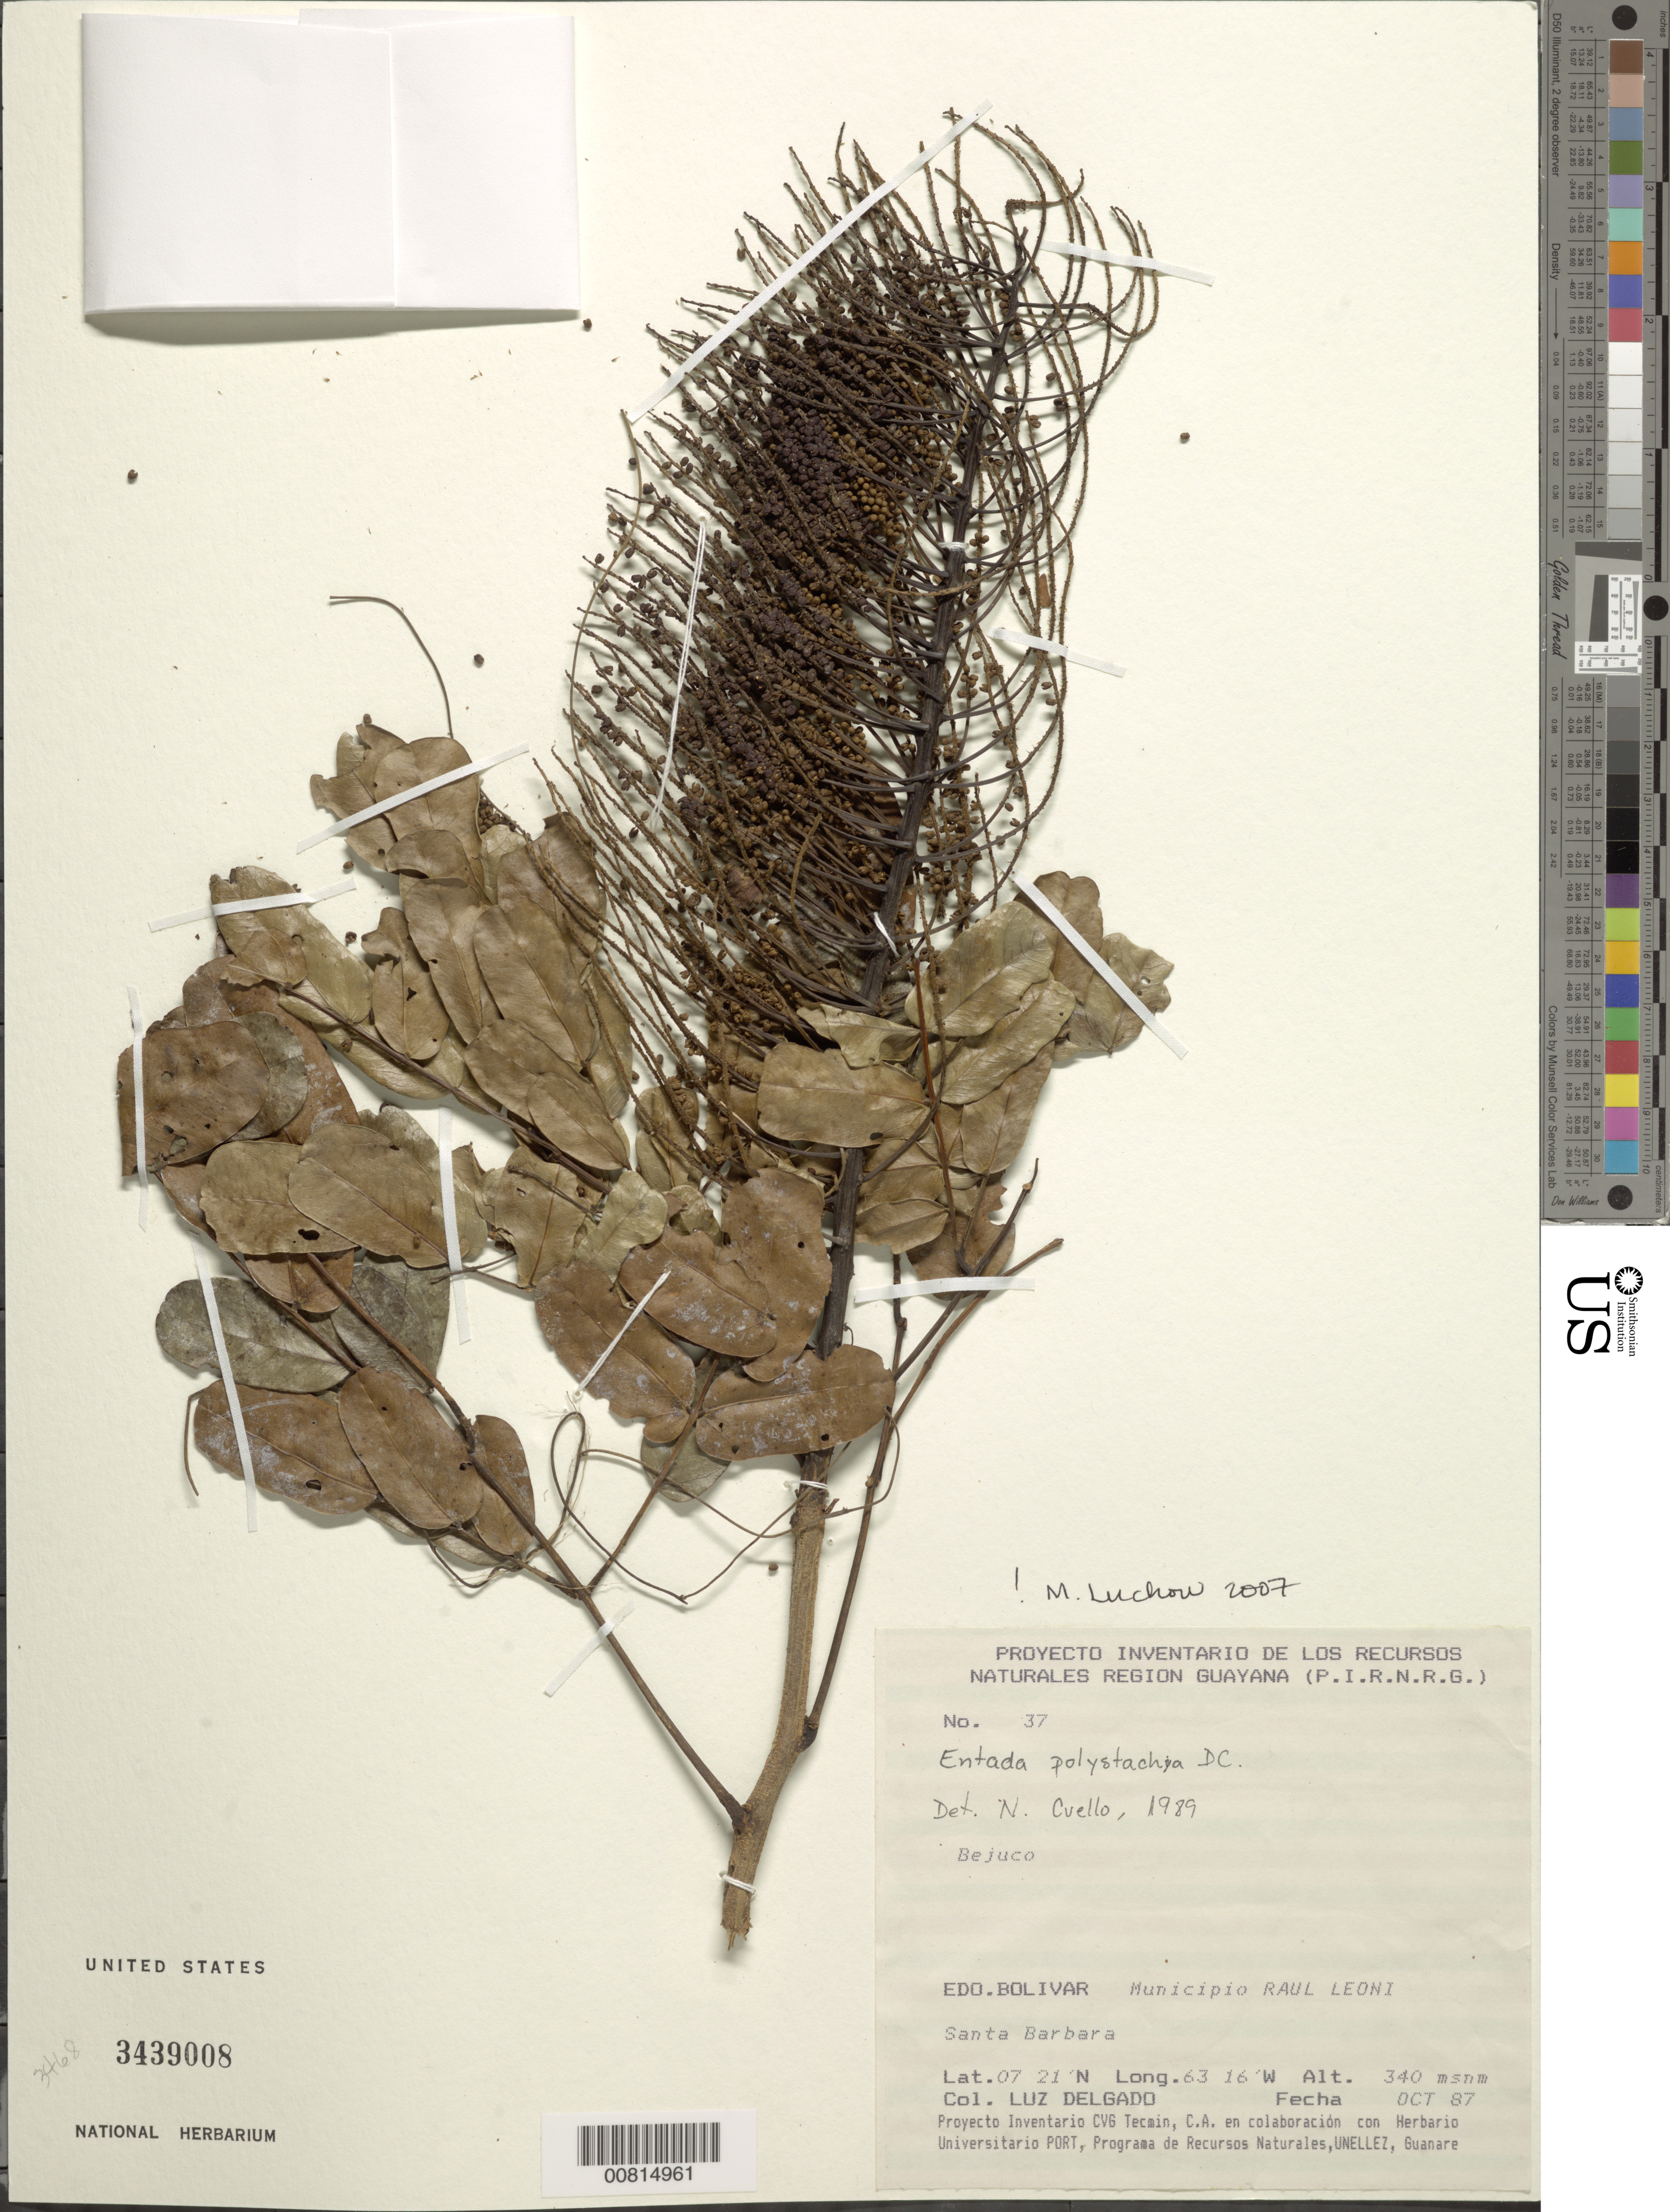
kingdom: Plantae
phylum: Tracheophyta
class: Magnoliopsida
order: Fabales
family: Fabaceae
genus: Entada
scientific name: Entada polystachya var. polystachya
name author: (L.) DC.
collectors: L. Delgado V.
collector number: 37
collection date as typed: Oct-87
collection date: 1987-10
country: Venezuela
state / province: Bolívar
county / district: Angostura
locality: Mun. Raúl Leoni [=Angostura], Santa Barbara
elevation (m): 340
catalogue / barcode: US 3439008